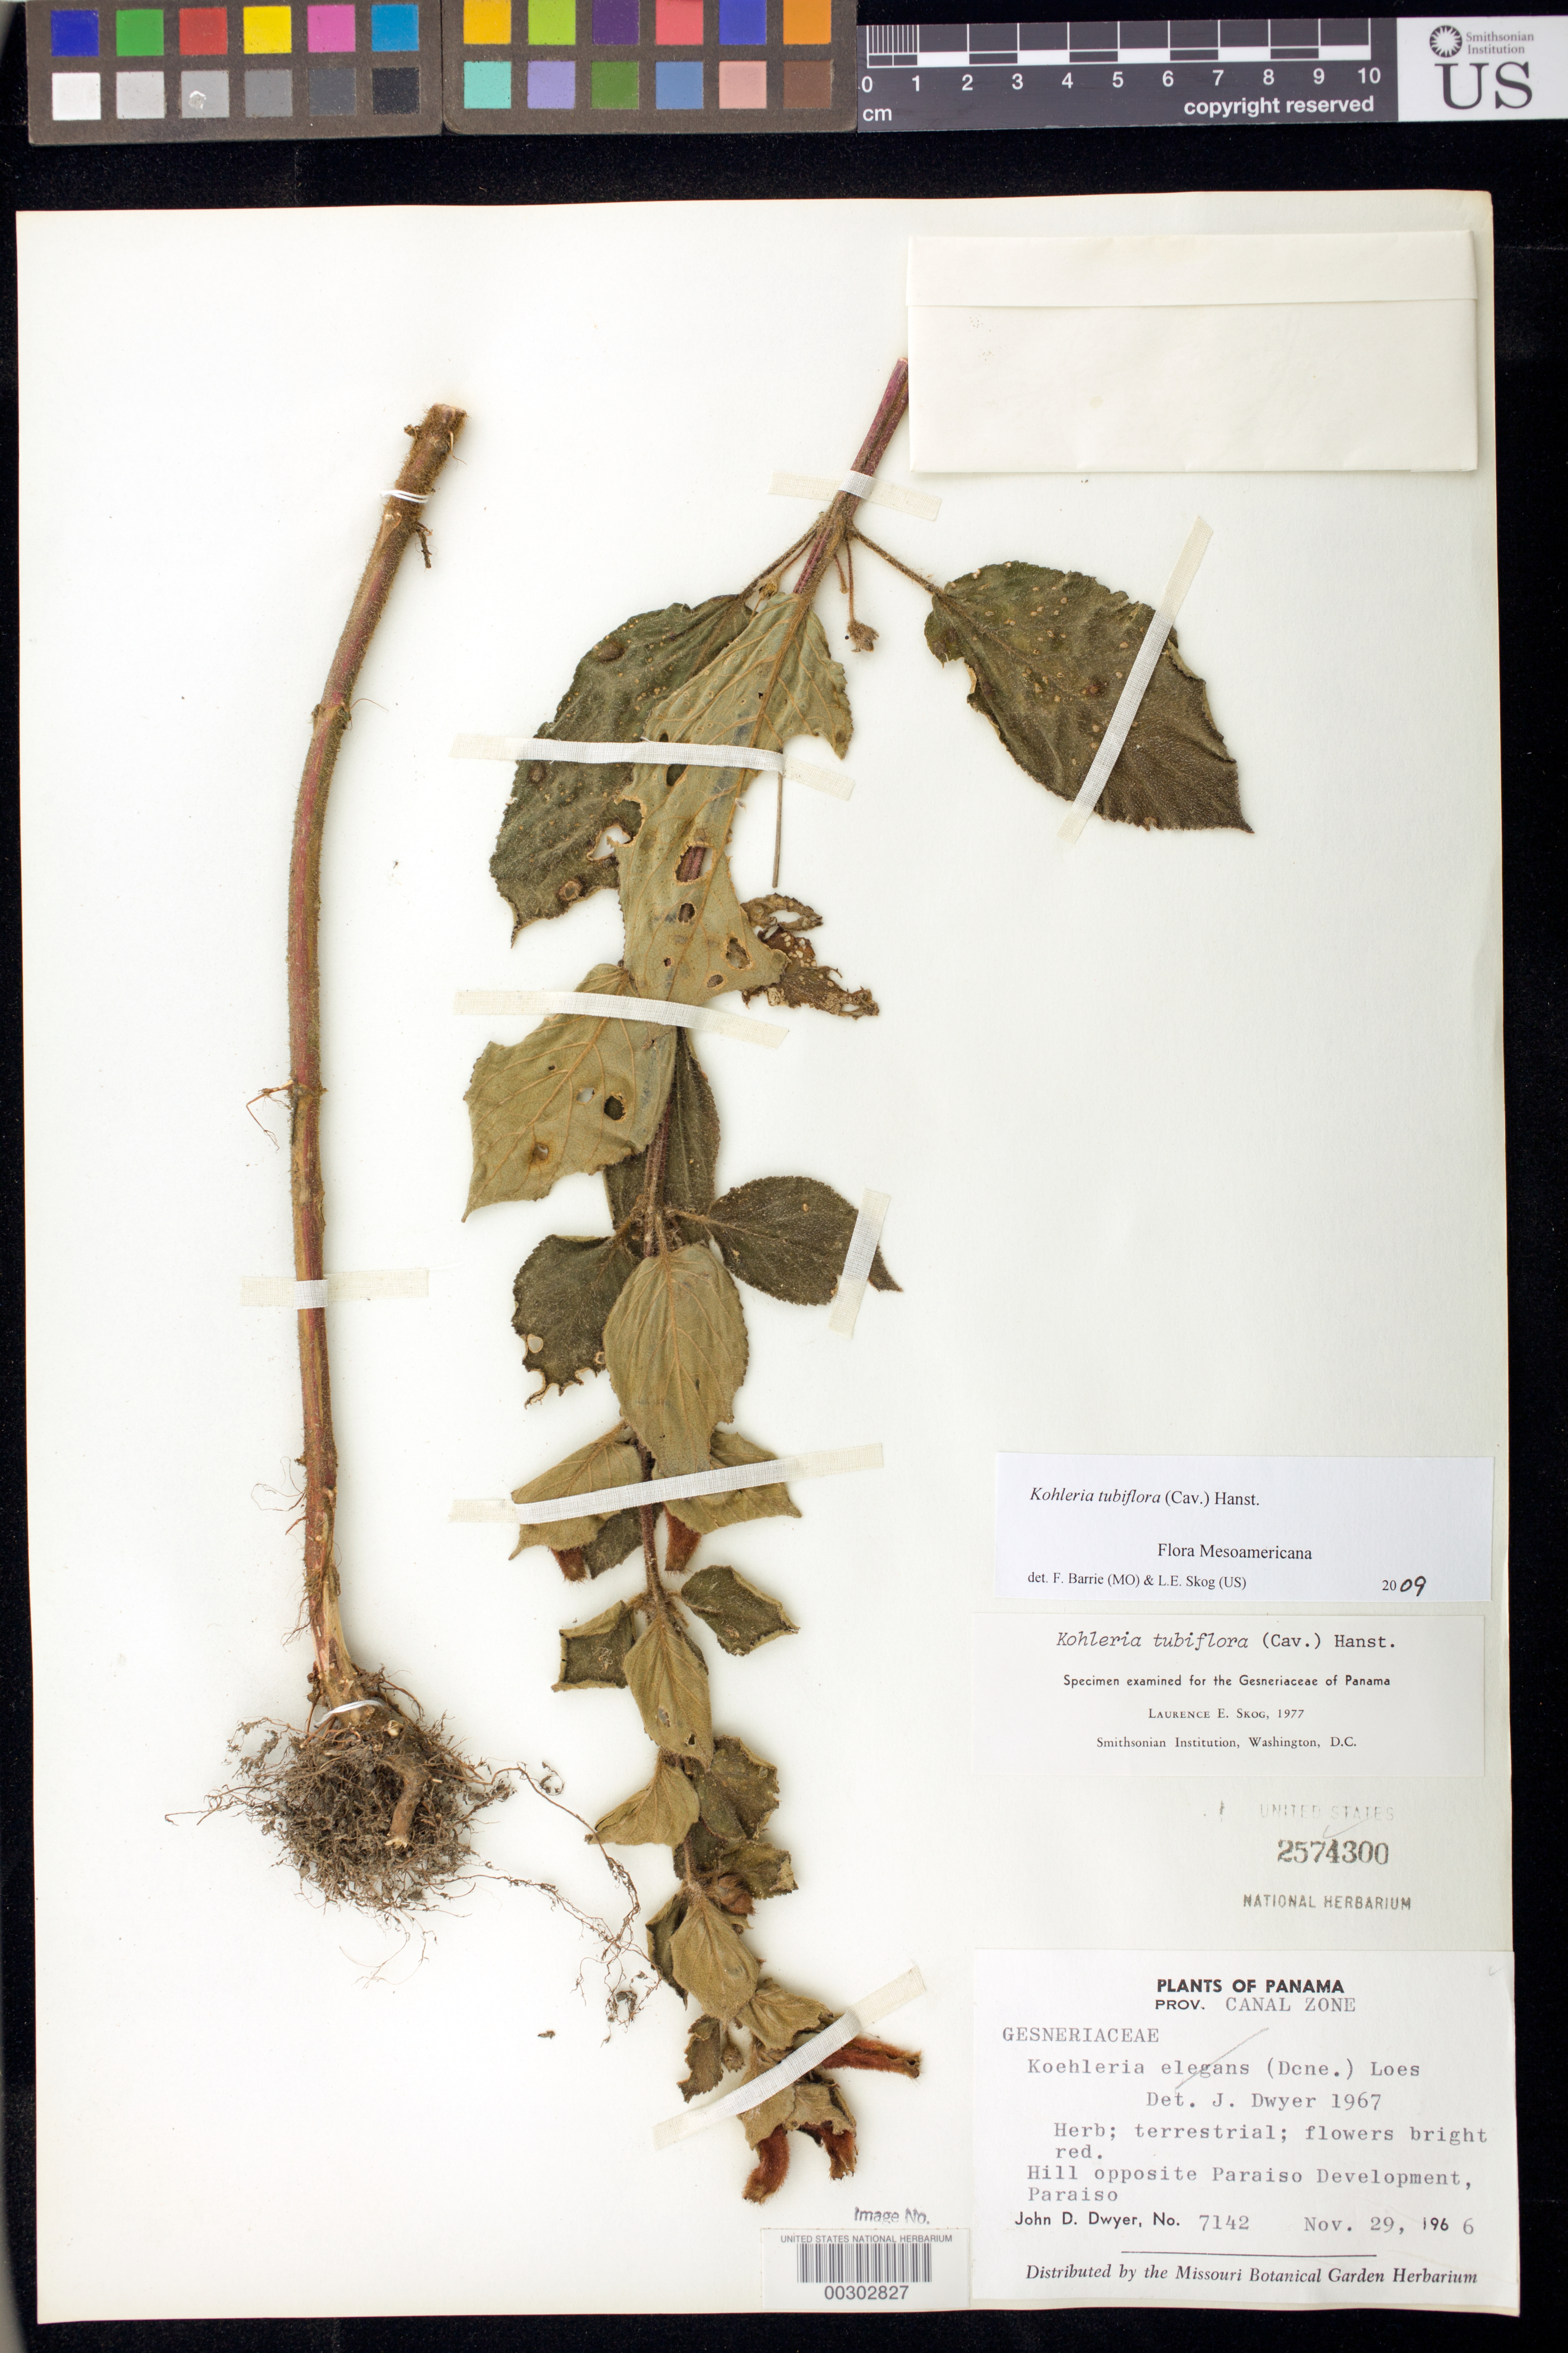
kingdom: Plantae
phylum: Tracheophyta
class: Magnoliopsida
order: Lamiales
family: Gesneriaceae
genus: Kohleria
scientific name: Kohleria tubiflora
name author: (Cav.) Hanst.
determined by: Skog, Laurence E.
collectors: J. D. Dwyer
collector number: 7142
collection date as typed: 29 Nov 1966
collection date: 1966-11-29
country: Panama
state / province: Panamá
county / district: Canal Zone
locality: Hill opposite Paraiso Development, Paraiso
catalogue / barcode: US 2574300